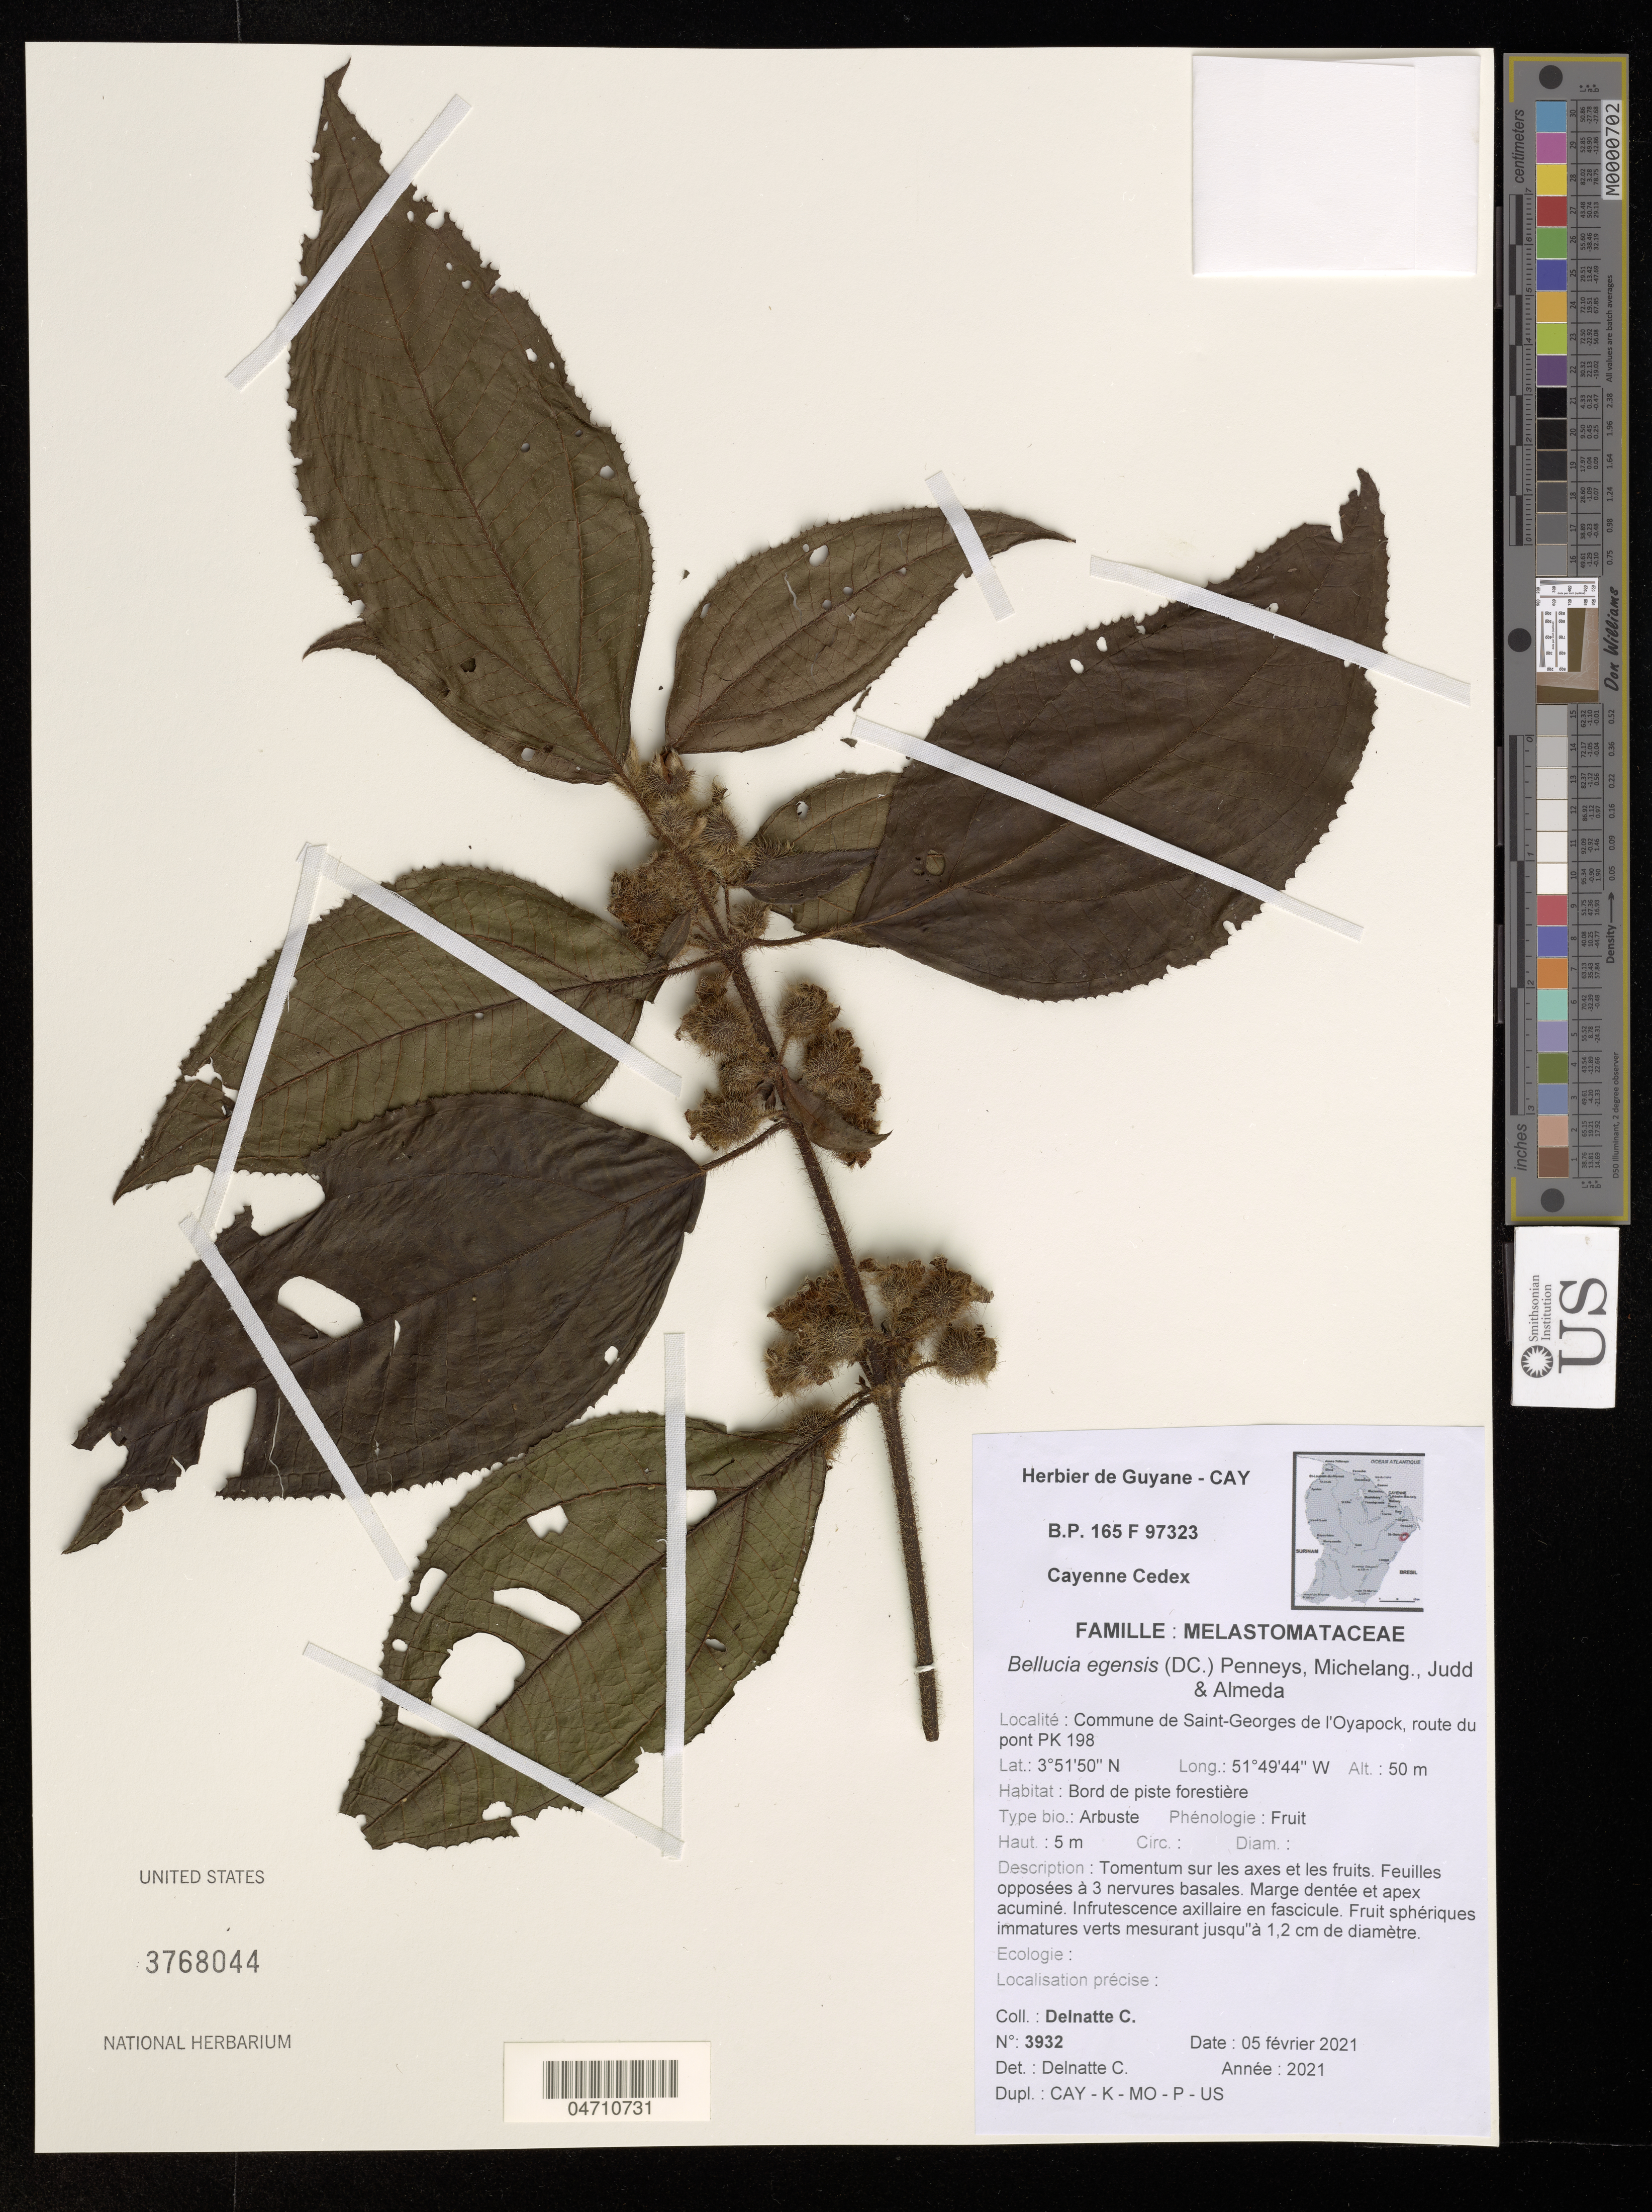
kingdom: Plantae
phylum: Tracheophyta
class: Magnoliopsida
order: Myrtales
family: Melastomataceae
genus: Bellucia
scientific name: Bellucia egensis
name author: (DC.) Penneys et al.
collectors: C. Delnatte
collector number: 3932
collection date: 2021-02-05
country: French Guiana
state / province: Cayenne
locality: Commune de Saint-Georges de l'Oyapock, route du pont PK 198.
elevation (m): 50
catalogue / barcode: US 3768044